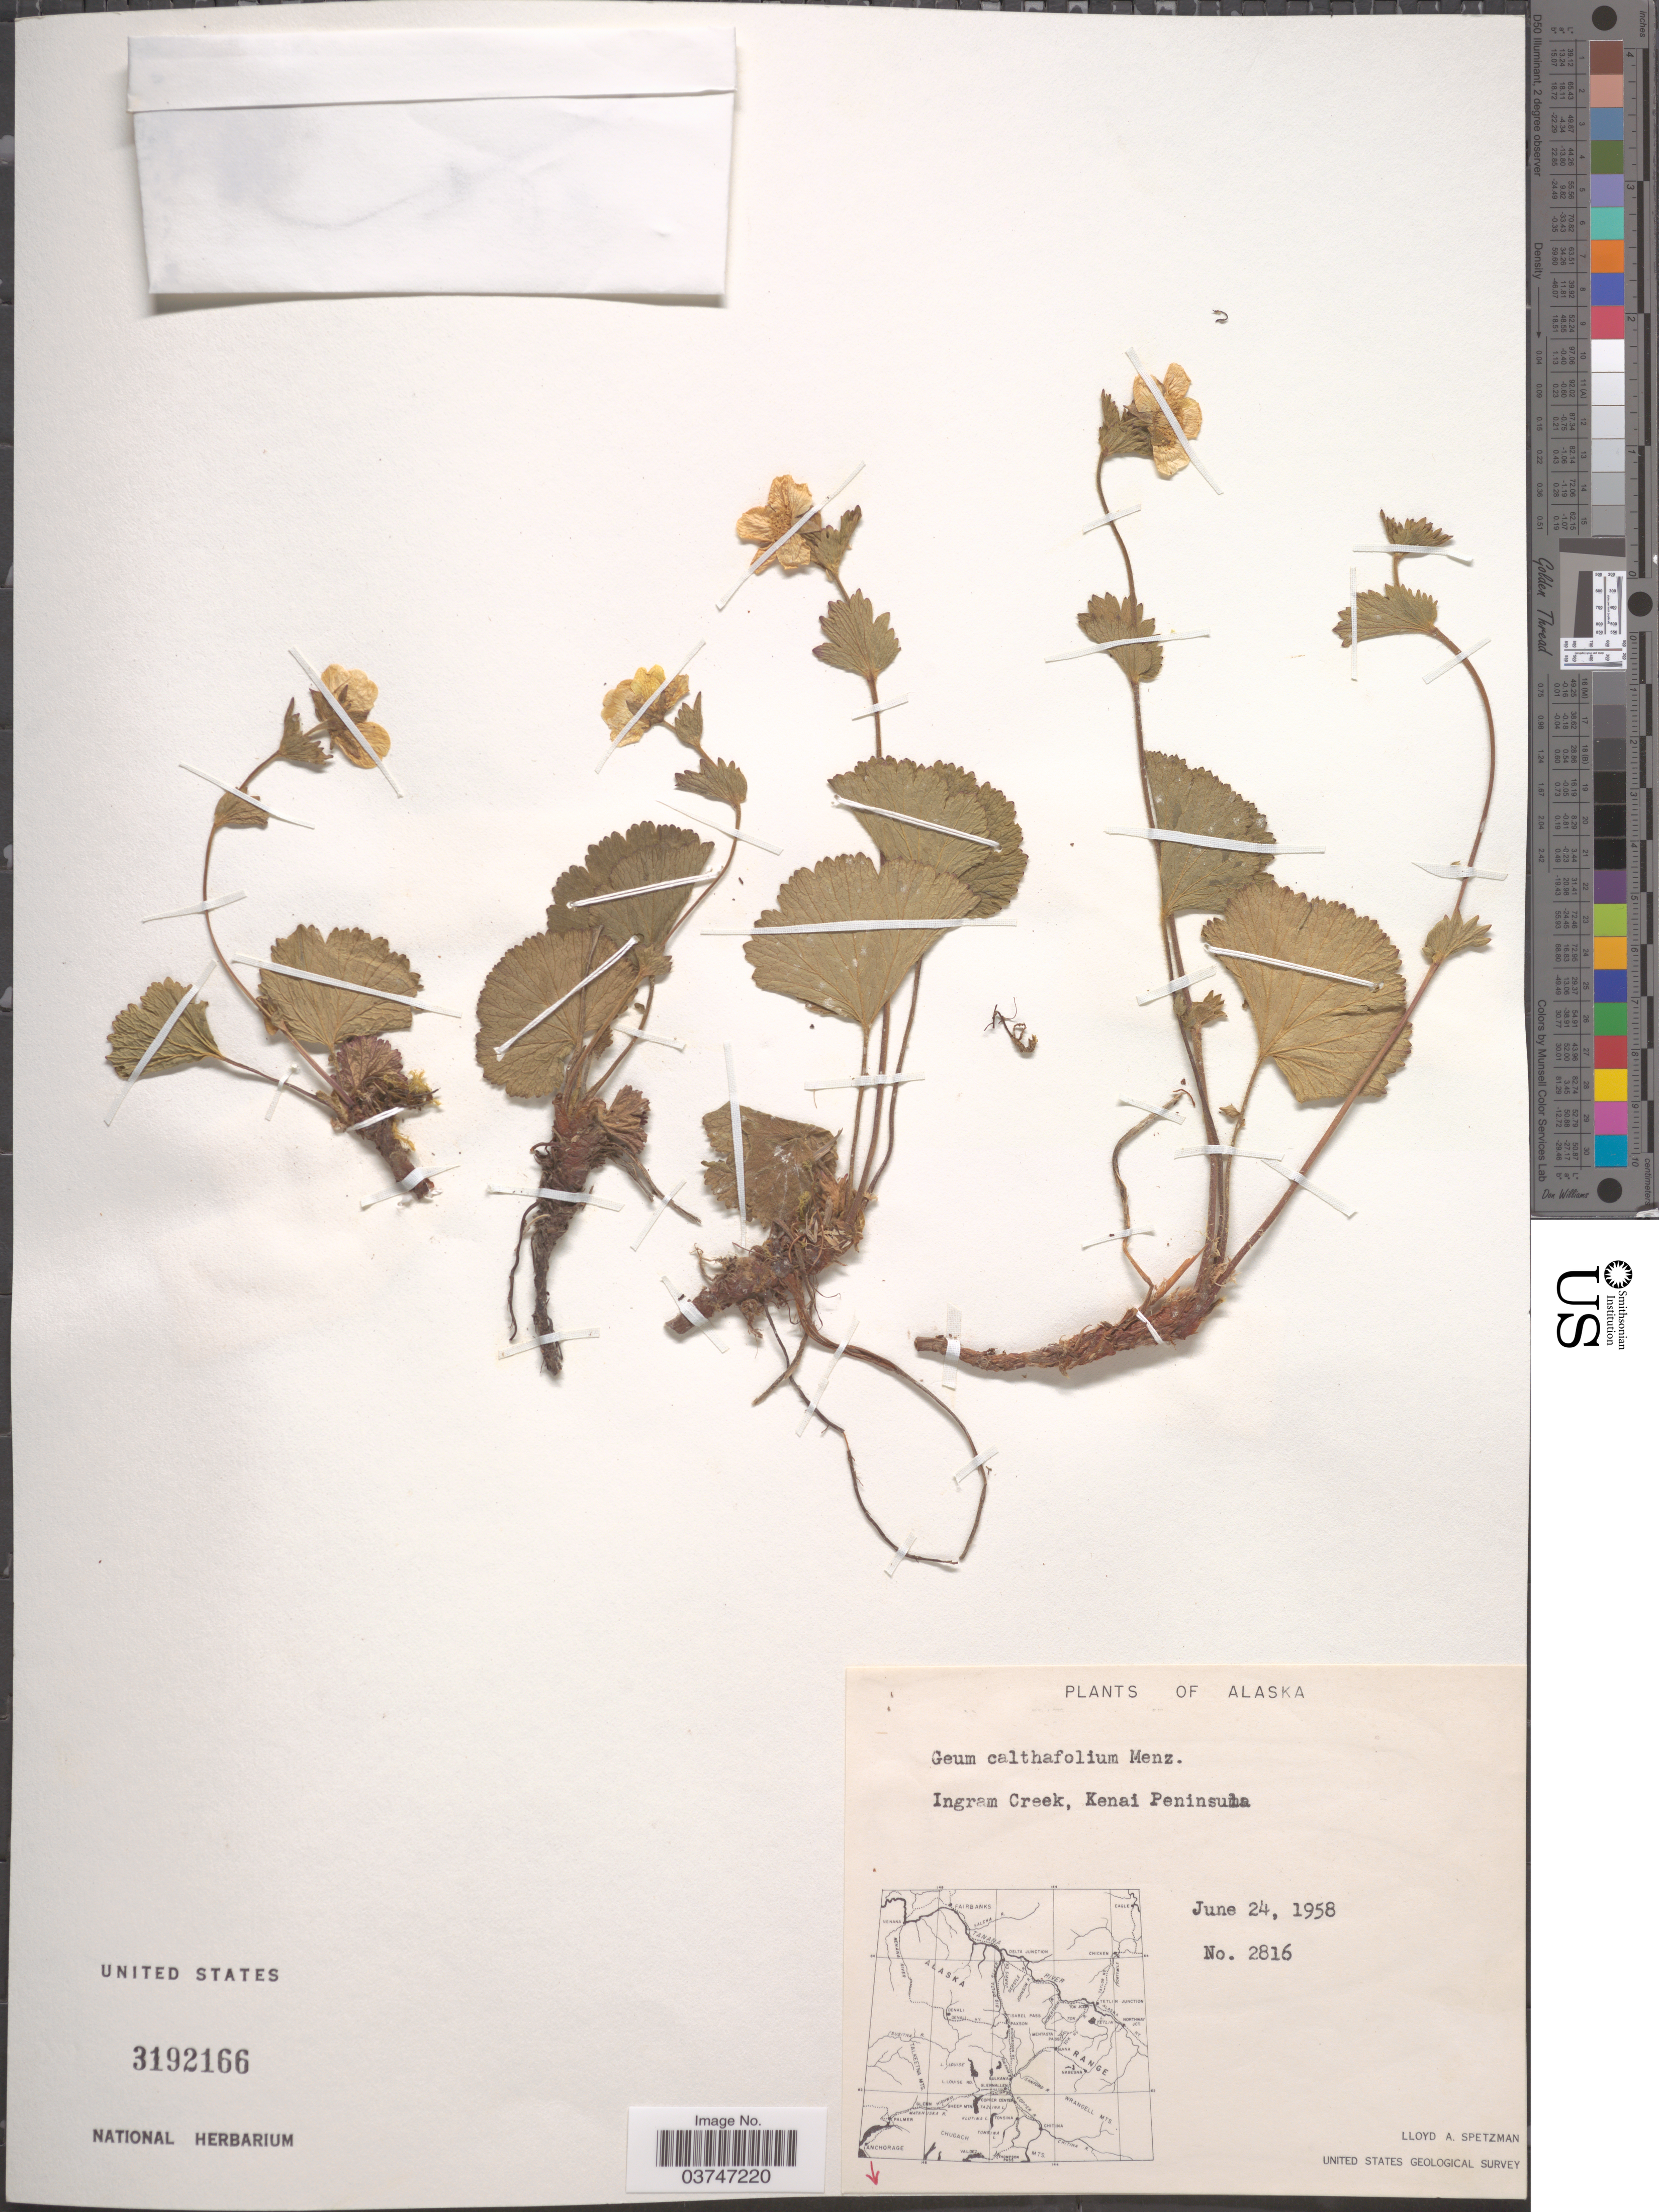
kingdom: Plantae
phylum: Tracheophyta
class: Magnoliopsida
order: Rosales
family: Rosaceae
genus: Geum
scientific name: Geum calthifolium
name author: Menzies ex Sm.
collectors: L. Spetzman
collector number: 2816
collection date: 1958-06-24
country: United States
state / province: Alaska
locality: Ingram Creek, Kenai Peninsula.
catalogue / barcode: US 3192166